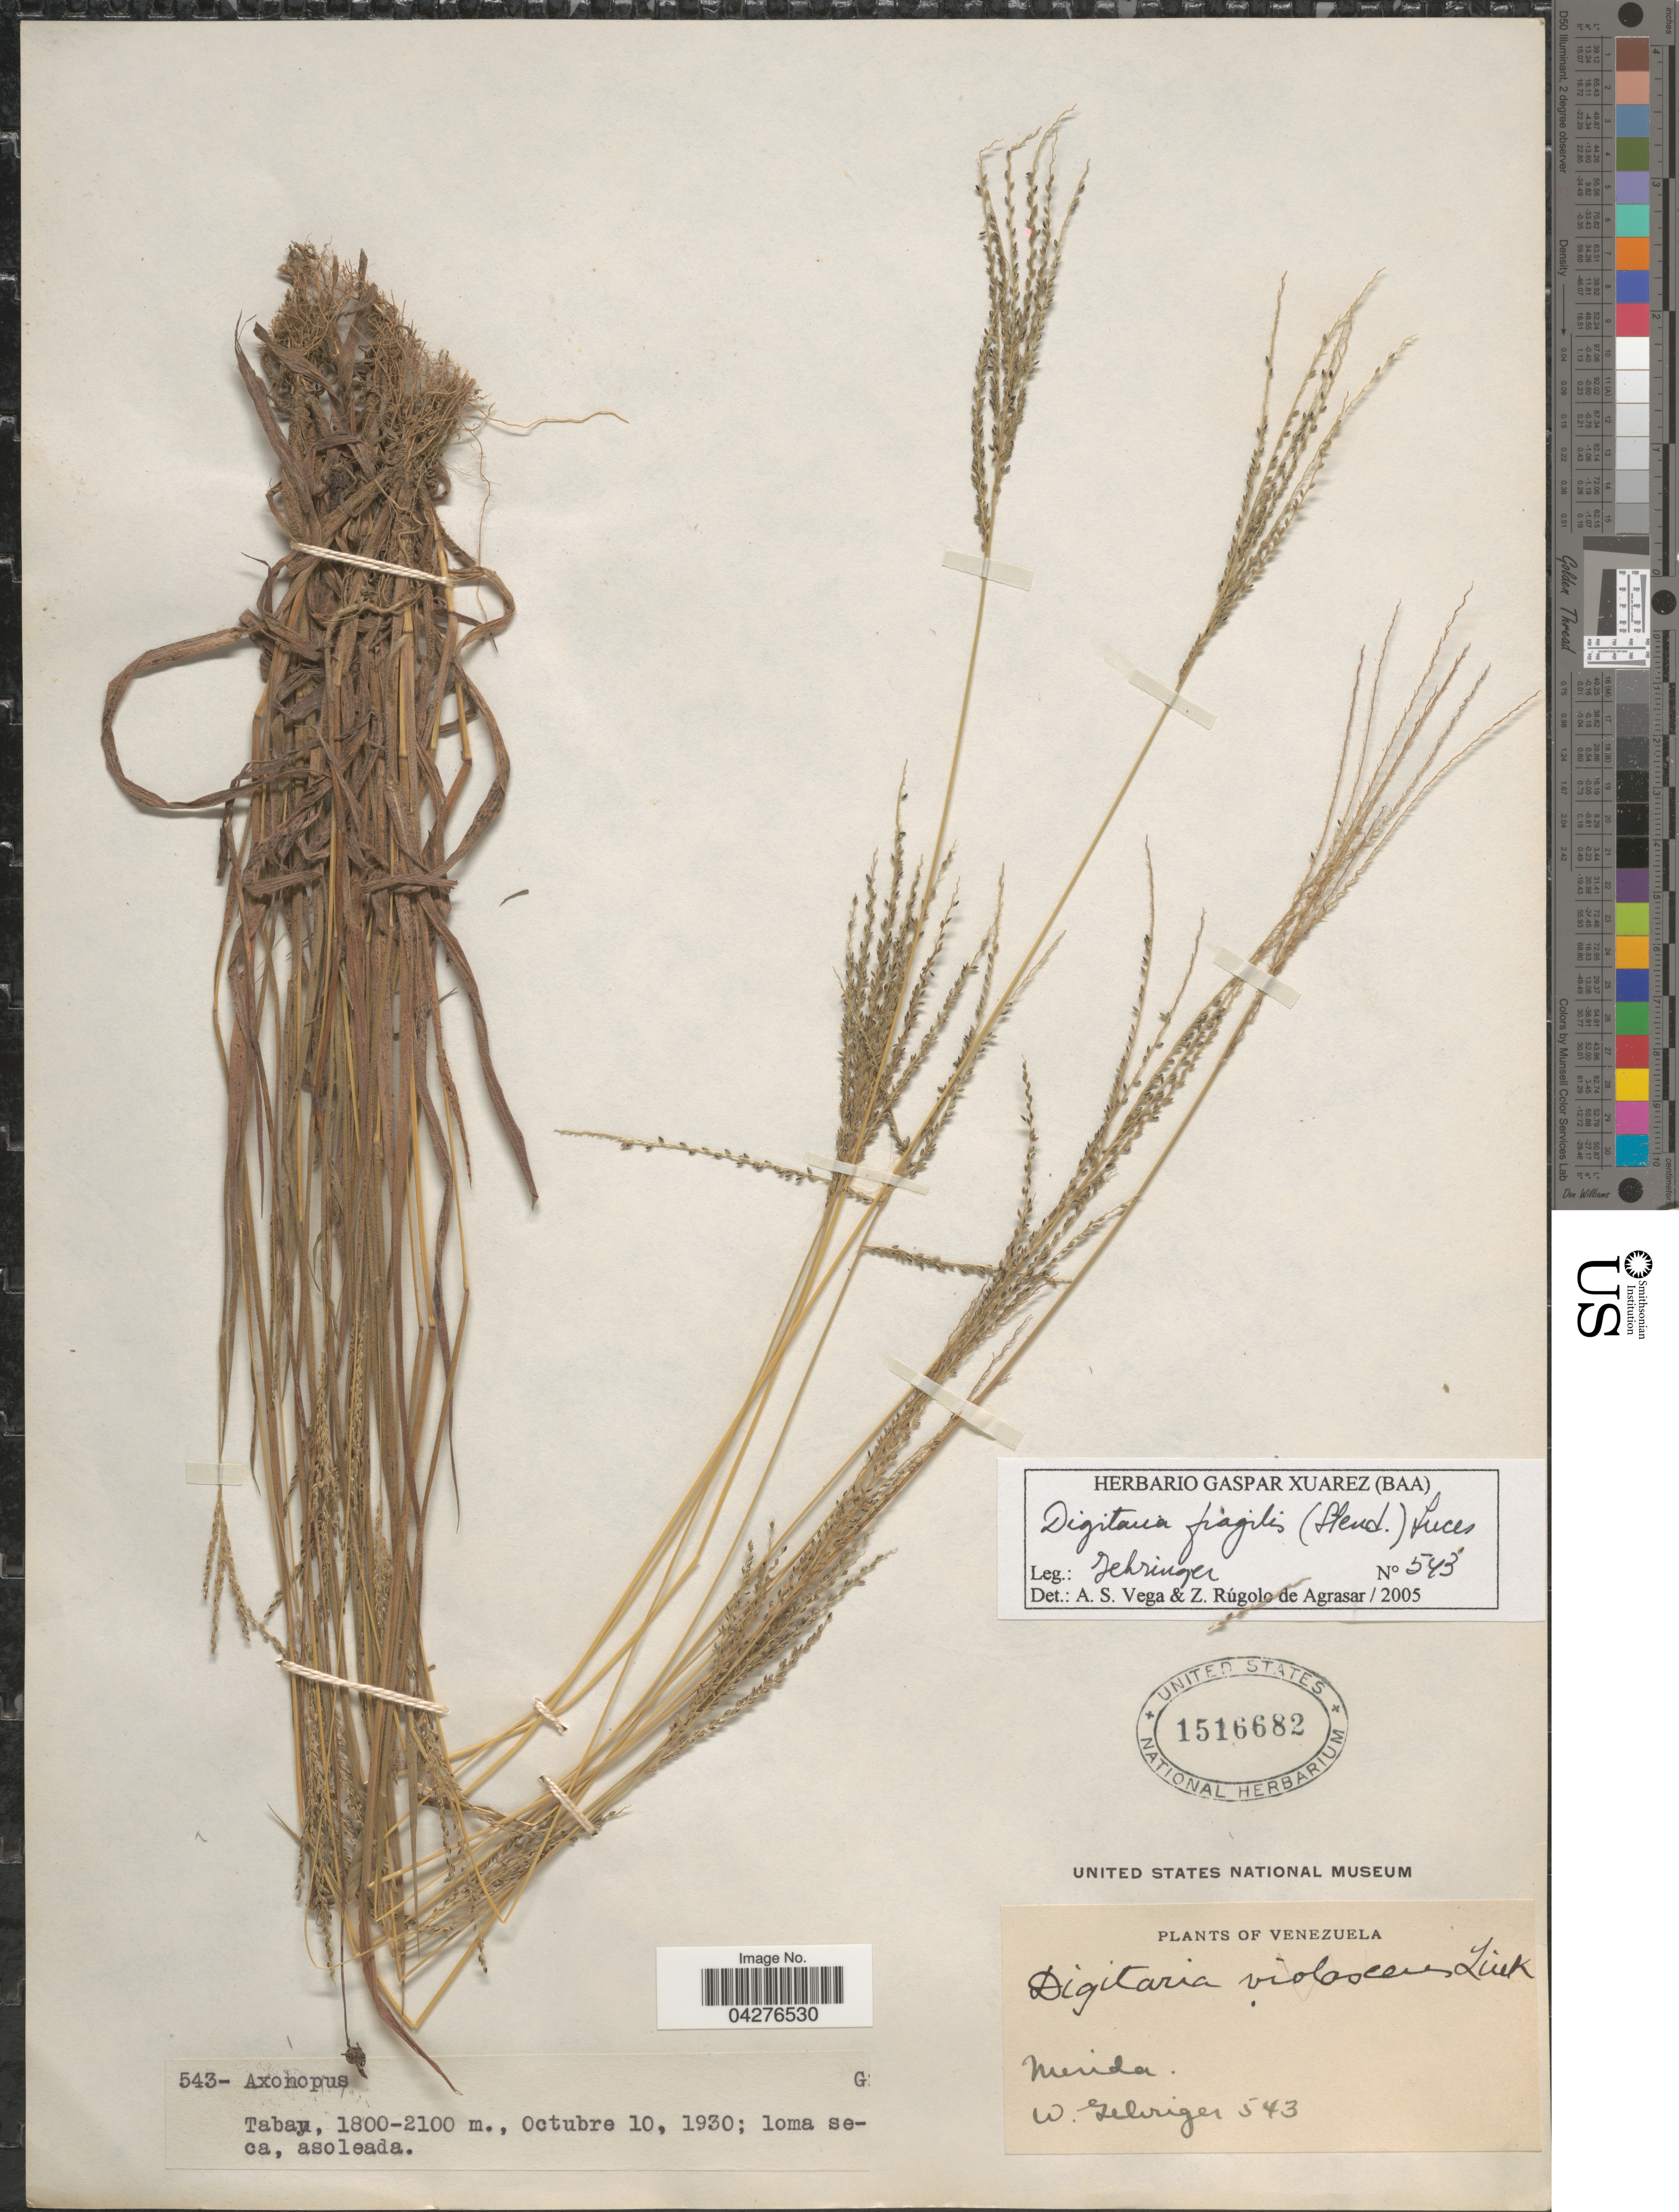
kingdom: Plantae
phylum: Tracheophyta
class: Liliopsida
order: Poales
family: Poaceae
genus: Digitaria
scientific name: Digitaria fragilis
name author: (Steud.) Luces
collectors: W. Selviger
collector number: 543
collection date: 1930-10-10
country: Venezuela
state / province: Merida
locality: Tabay.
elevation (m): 1800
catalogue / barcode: US 1516682